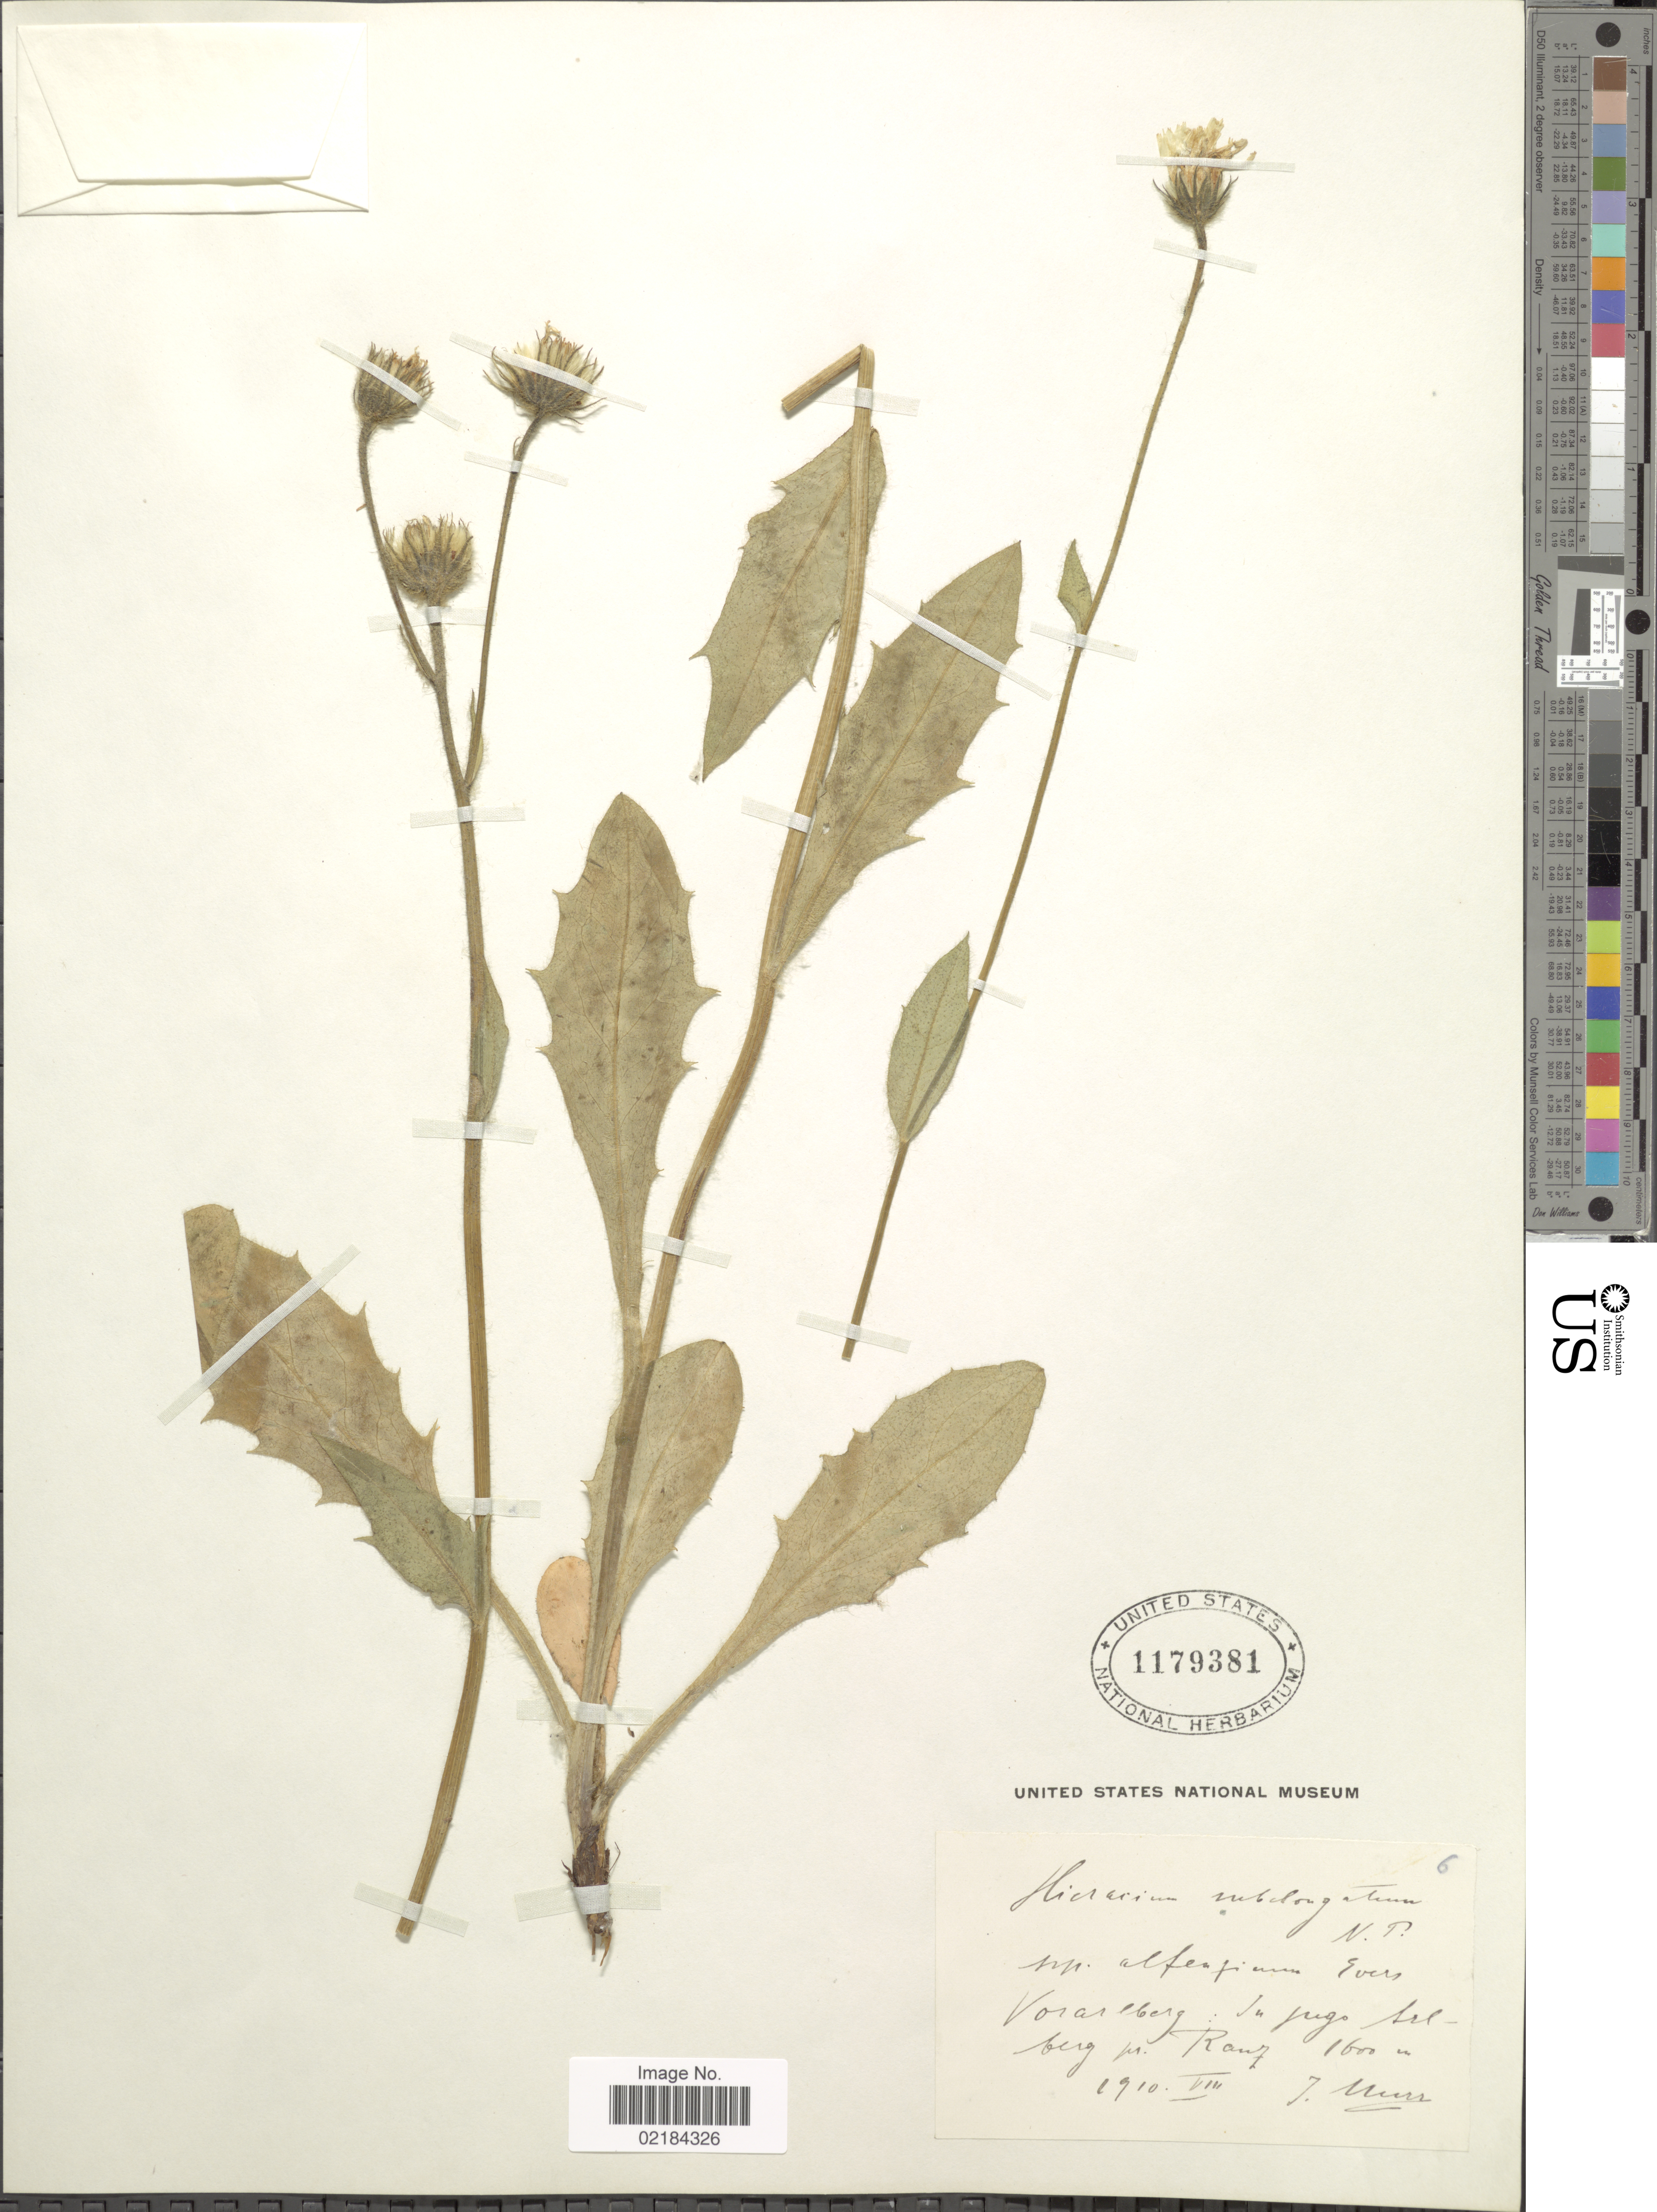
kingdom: Plantae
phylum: Tracheophyta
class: Magnoliopsida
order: Asterales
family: Asteraceae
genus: Hieracium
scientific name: Hieracium valdepilosum subsp. subelongatum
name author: (Näg. & Peter) Greuter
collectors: J. Murr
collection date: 1910-08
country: Austria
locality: Vorarlberg : Ju jugo selberg ju rauf [interpreted]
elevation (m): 1600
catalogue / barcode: US 1179381